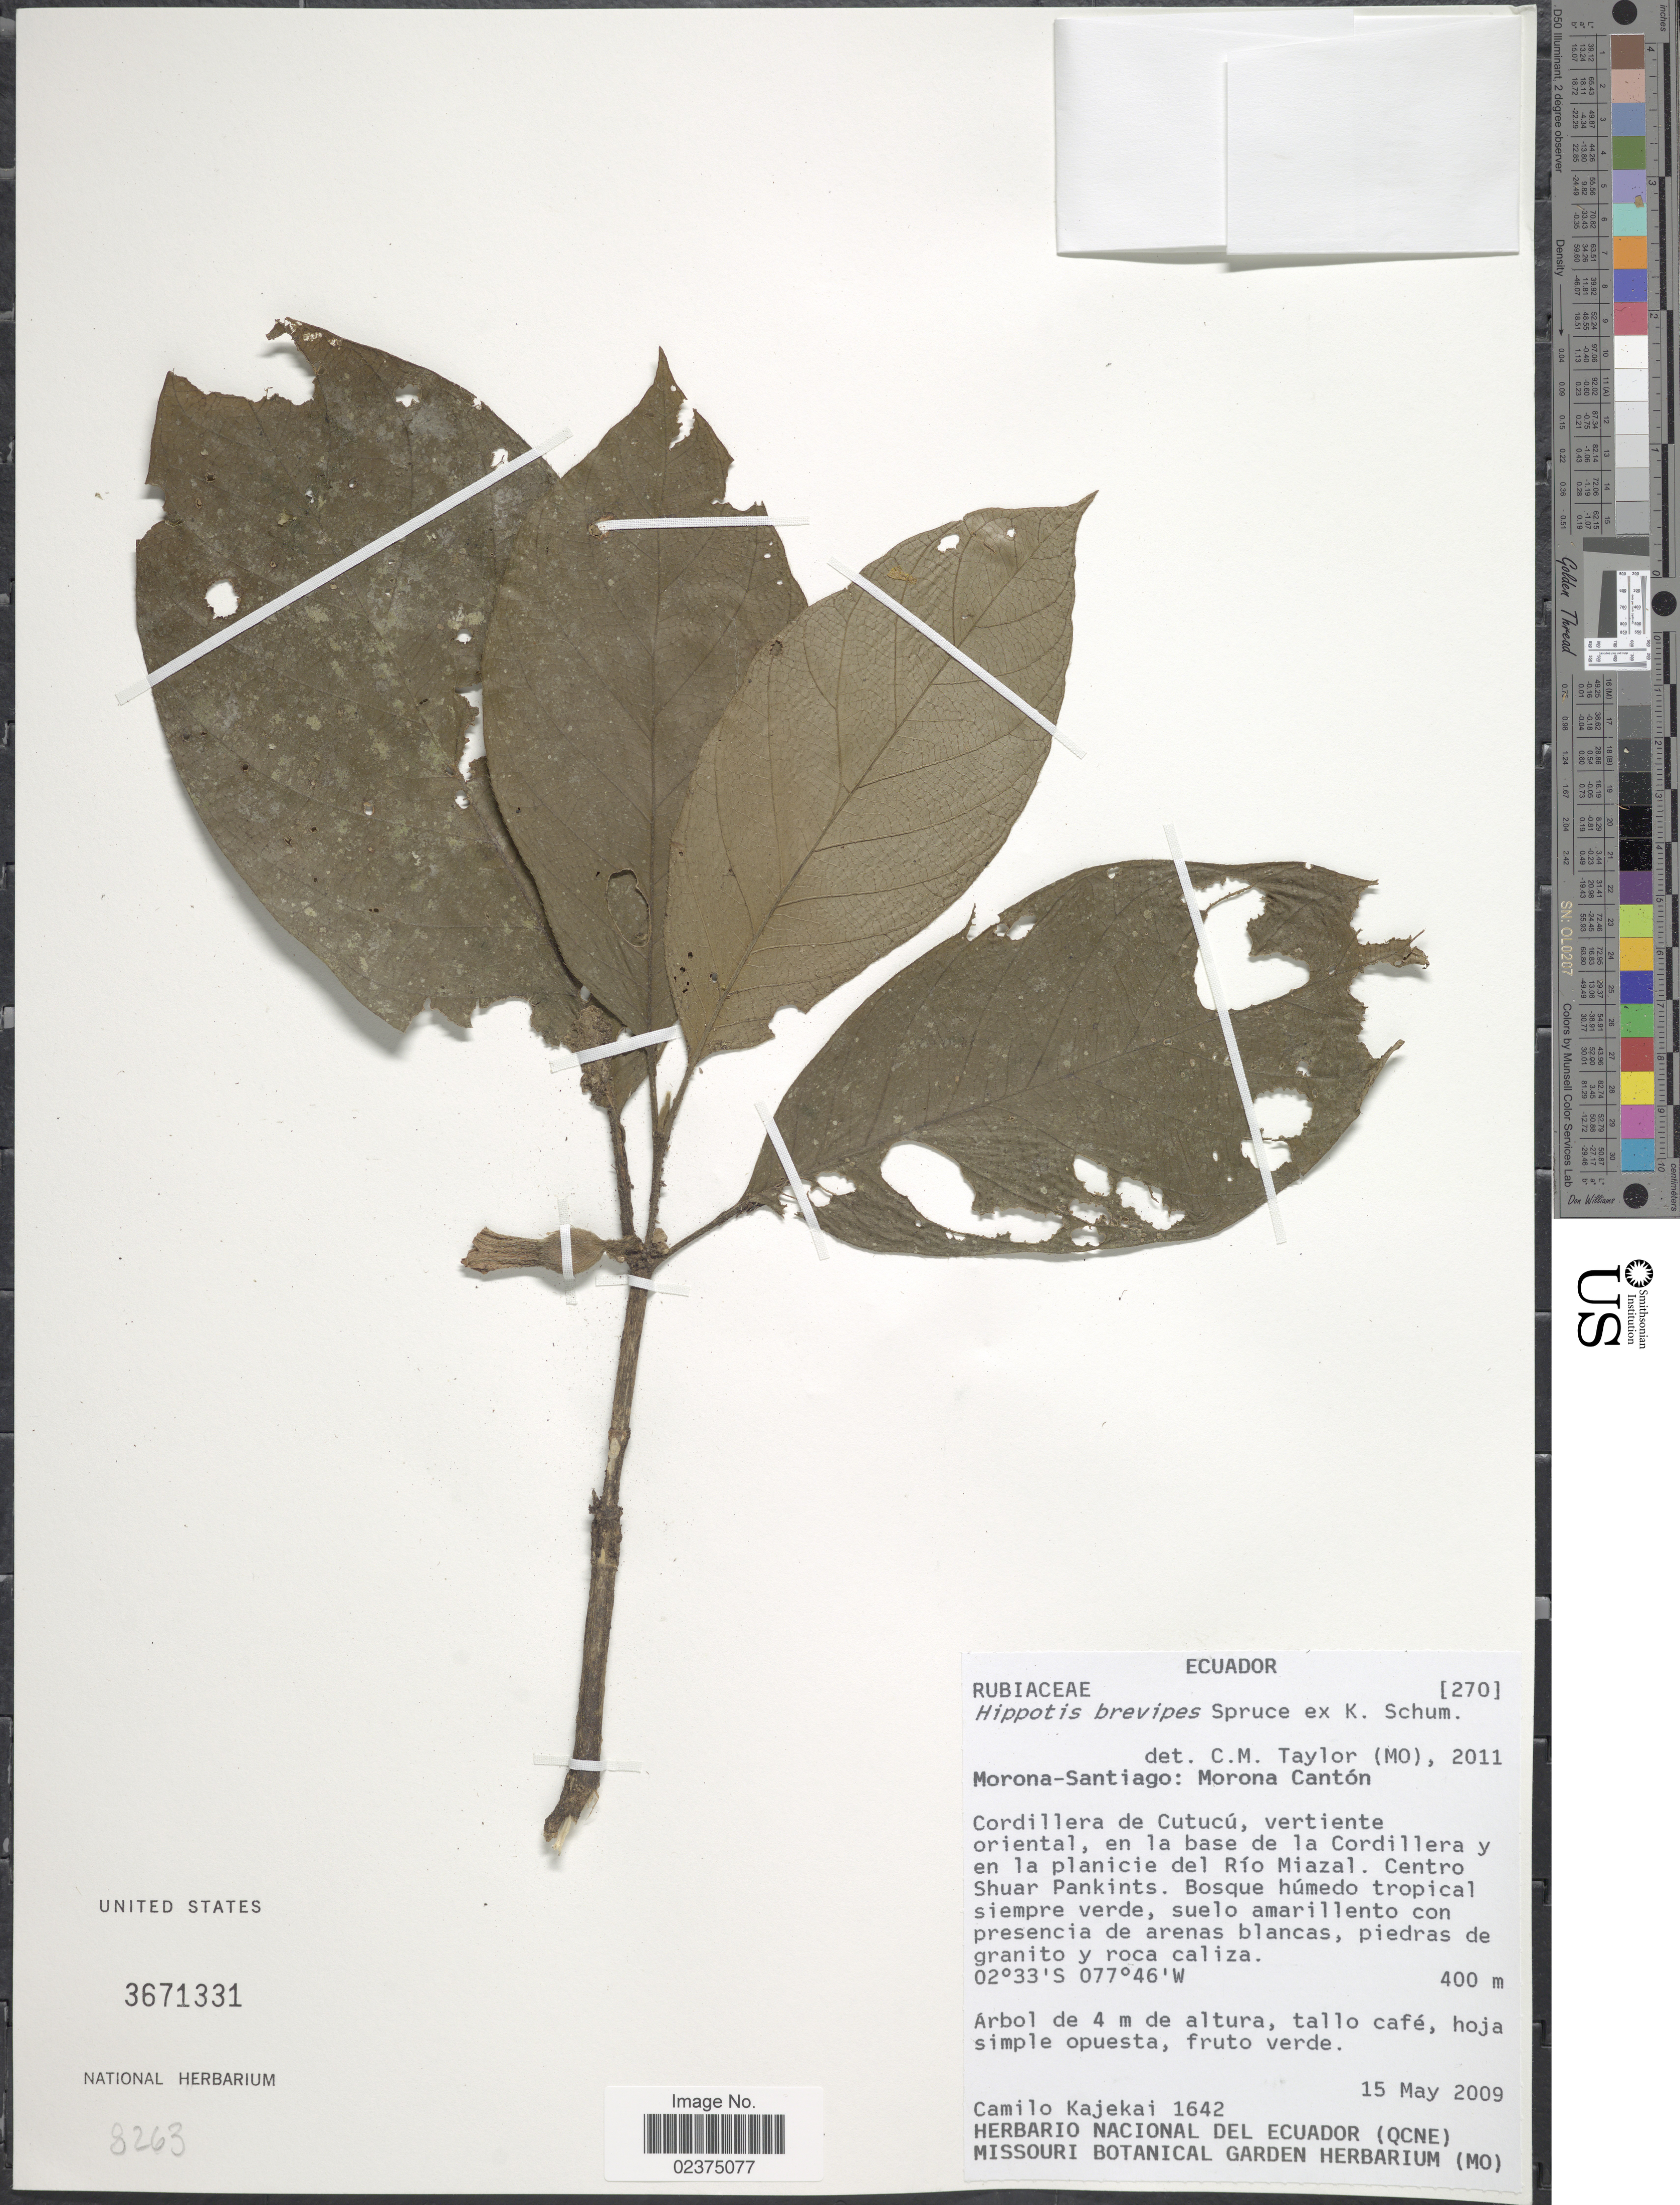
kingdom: Plantae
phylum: Tracheophyta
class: Magnoliopsida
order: Gentianales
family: Rubiaceae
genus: Hippotis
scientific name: Hippotis brevipes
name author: Spruce ex K. Schum.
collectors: C. Kajekai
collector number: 1642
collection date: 2009-05-15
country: Ecuador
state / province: Morona-Santiago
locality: Morona Canton, Cordillera de Cutucu, vertiente oriental, en la base de la Cordillera y en la planicie del Rio Miazal, Centro Shuar Pankints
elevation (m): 400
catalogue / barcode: US 3671331